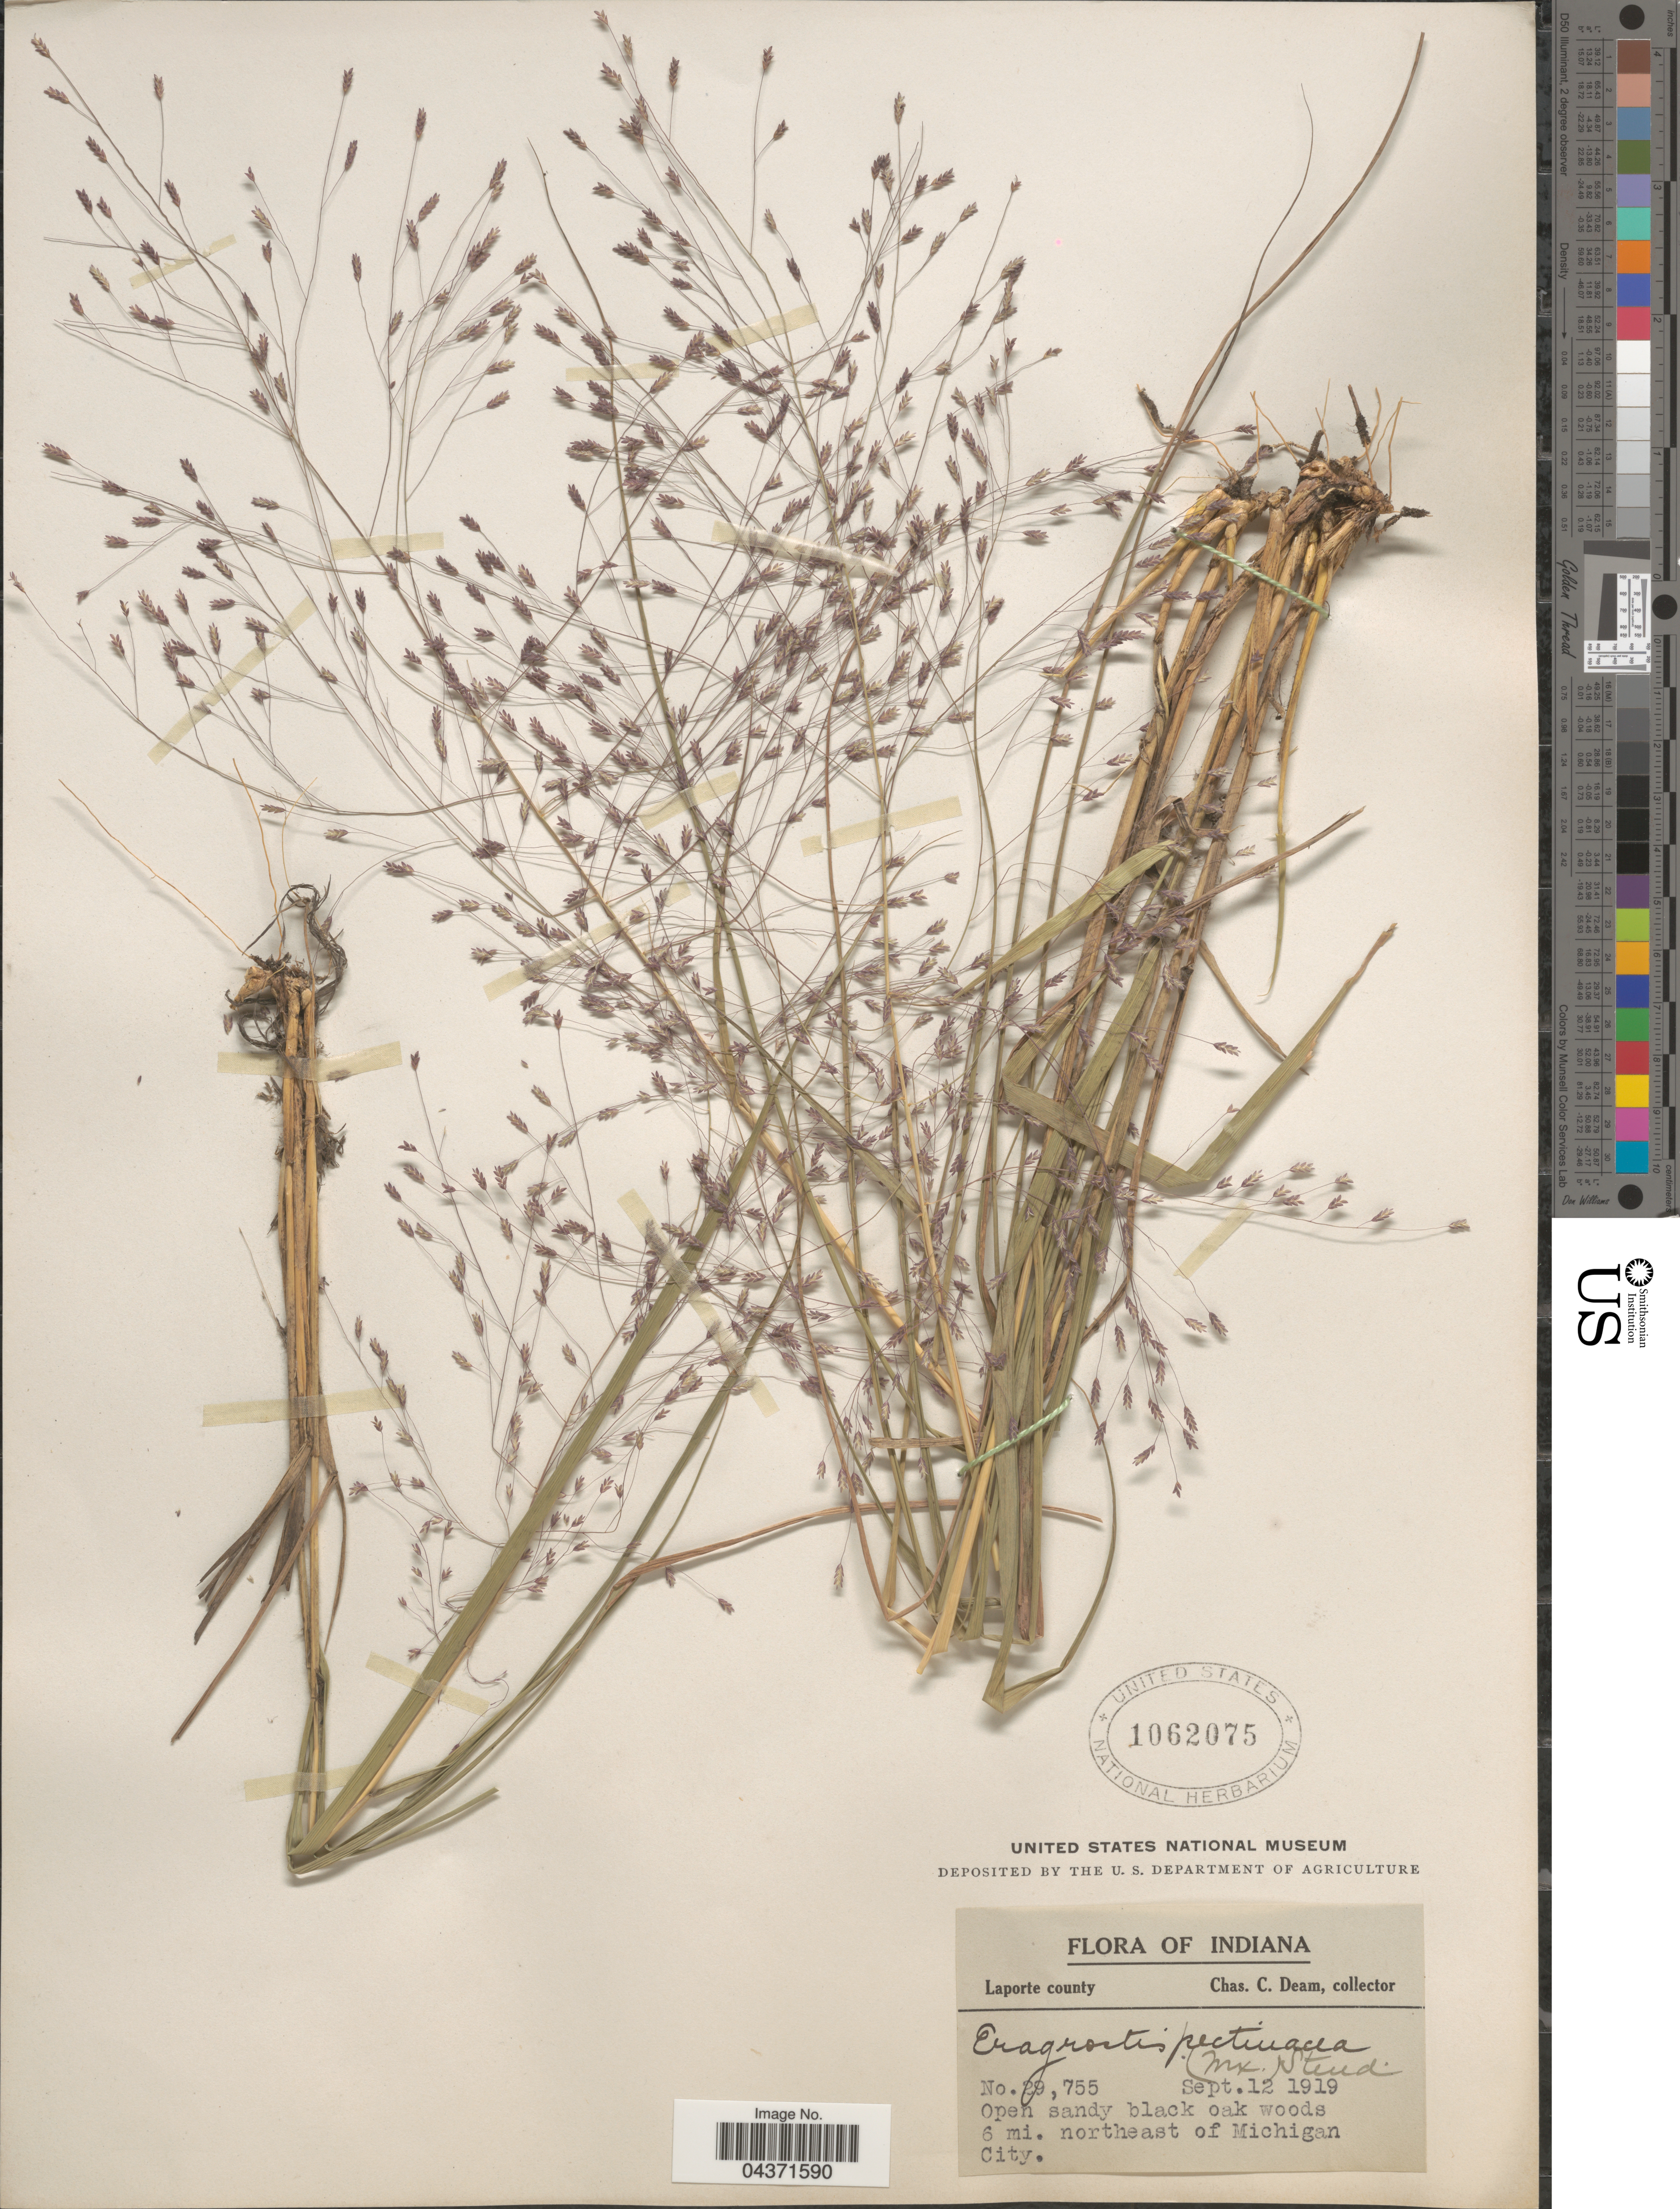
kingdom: Plantae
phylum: Tracheophyta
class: Liliopsida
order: Poales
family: Poaceae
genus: Eragrostis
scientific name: Eragrostis spectabilis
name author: (Pursh) Steud.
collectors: C. C. Deam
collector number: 29755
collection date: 1919-09-12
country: United States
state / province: Indiana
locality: Laporte county. Open sandy black oak woods 6 mi. northeast of Michigan City.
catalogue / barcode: US 1062075